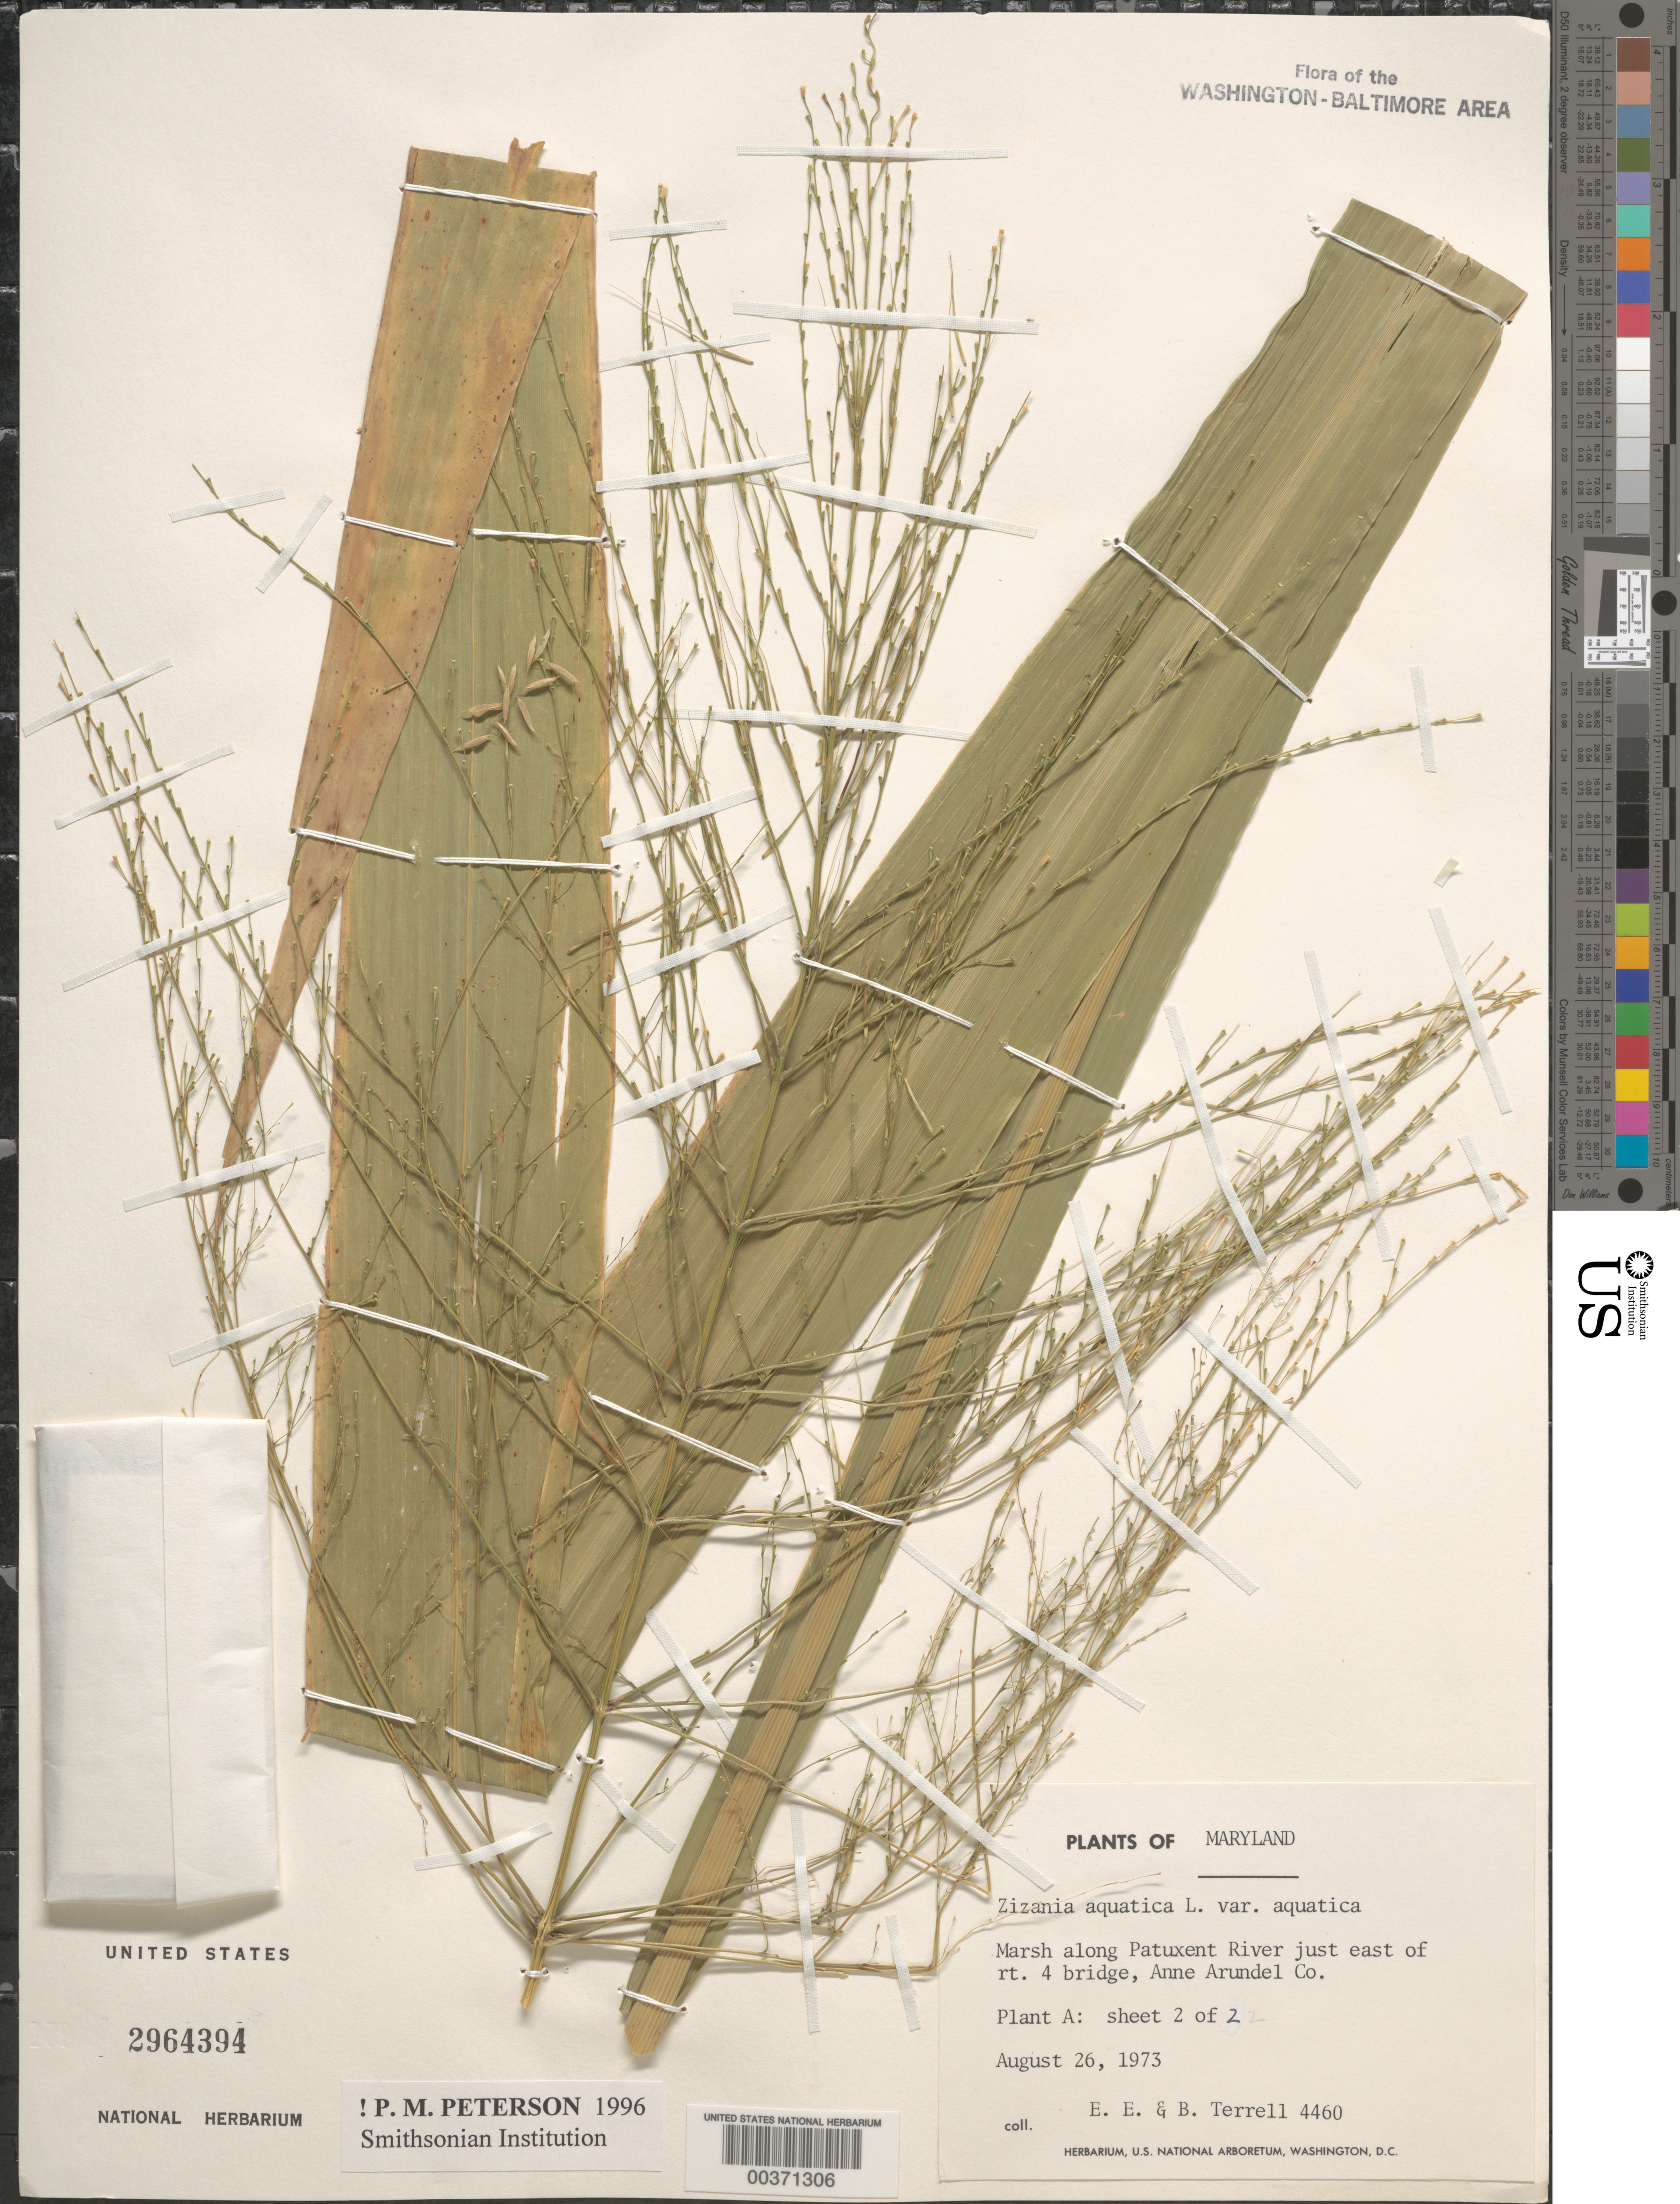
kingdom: Plantae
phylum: Tracheophyta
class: Liliopsida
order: Poales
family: Poaceae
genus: Zizania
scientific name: Zizania aquatica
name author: L.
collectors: E. E. Terrell & B. Terrell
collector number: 4460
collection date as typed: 26 Aug 1973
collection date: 1973-08-26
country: United States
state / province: Maryland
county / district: Anne Arundel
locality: Along Patuxent River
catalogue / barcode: US 2964394